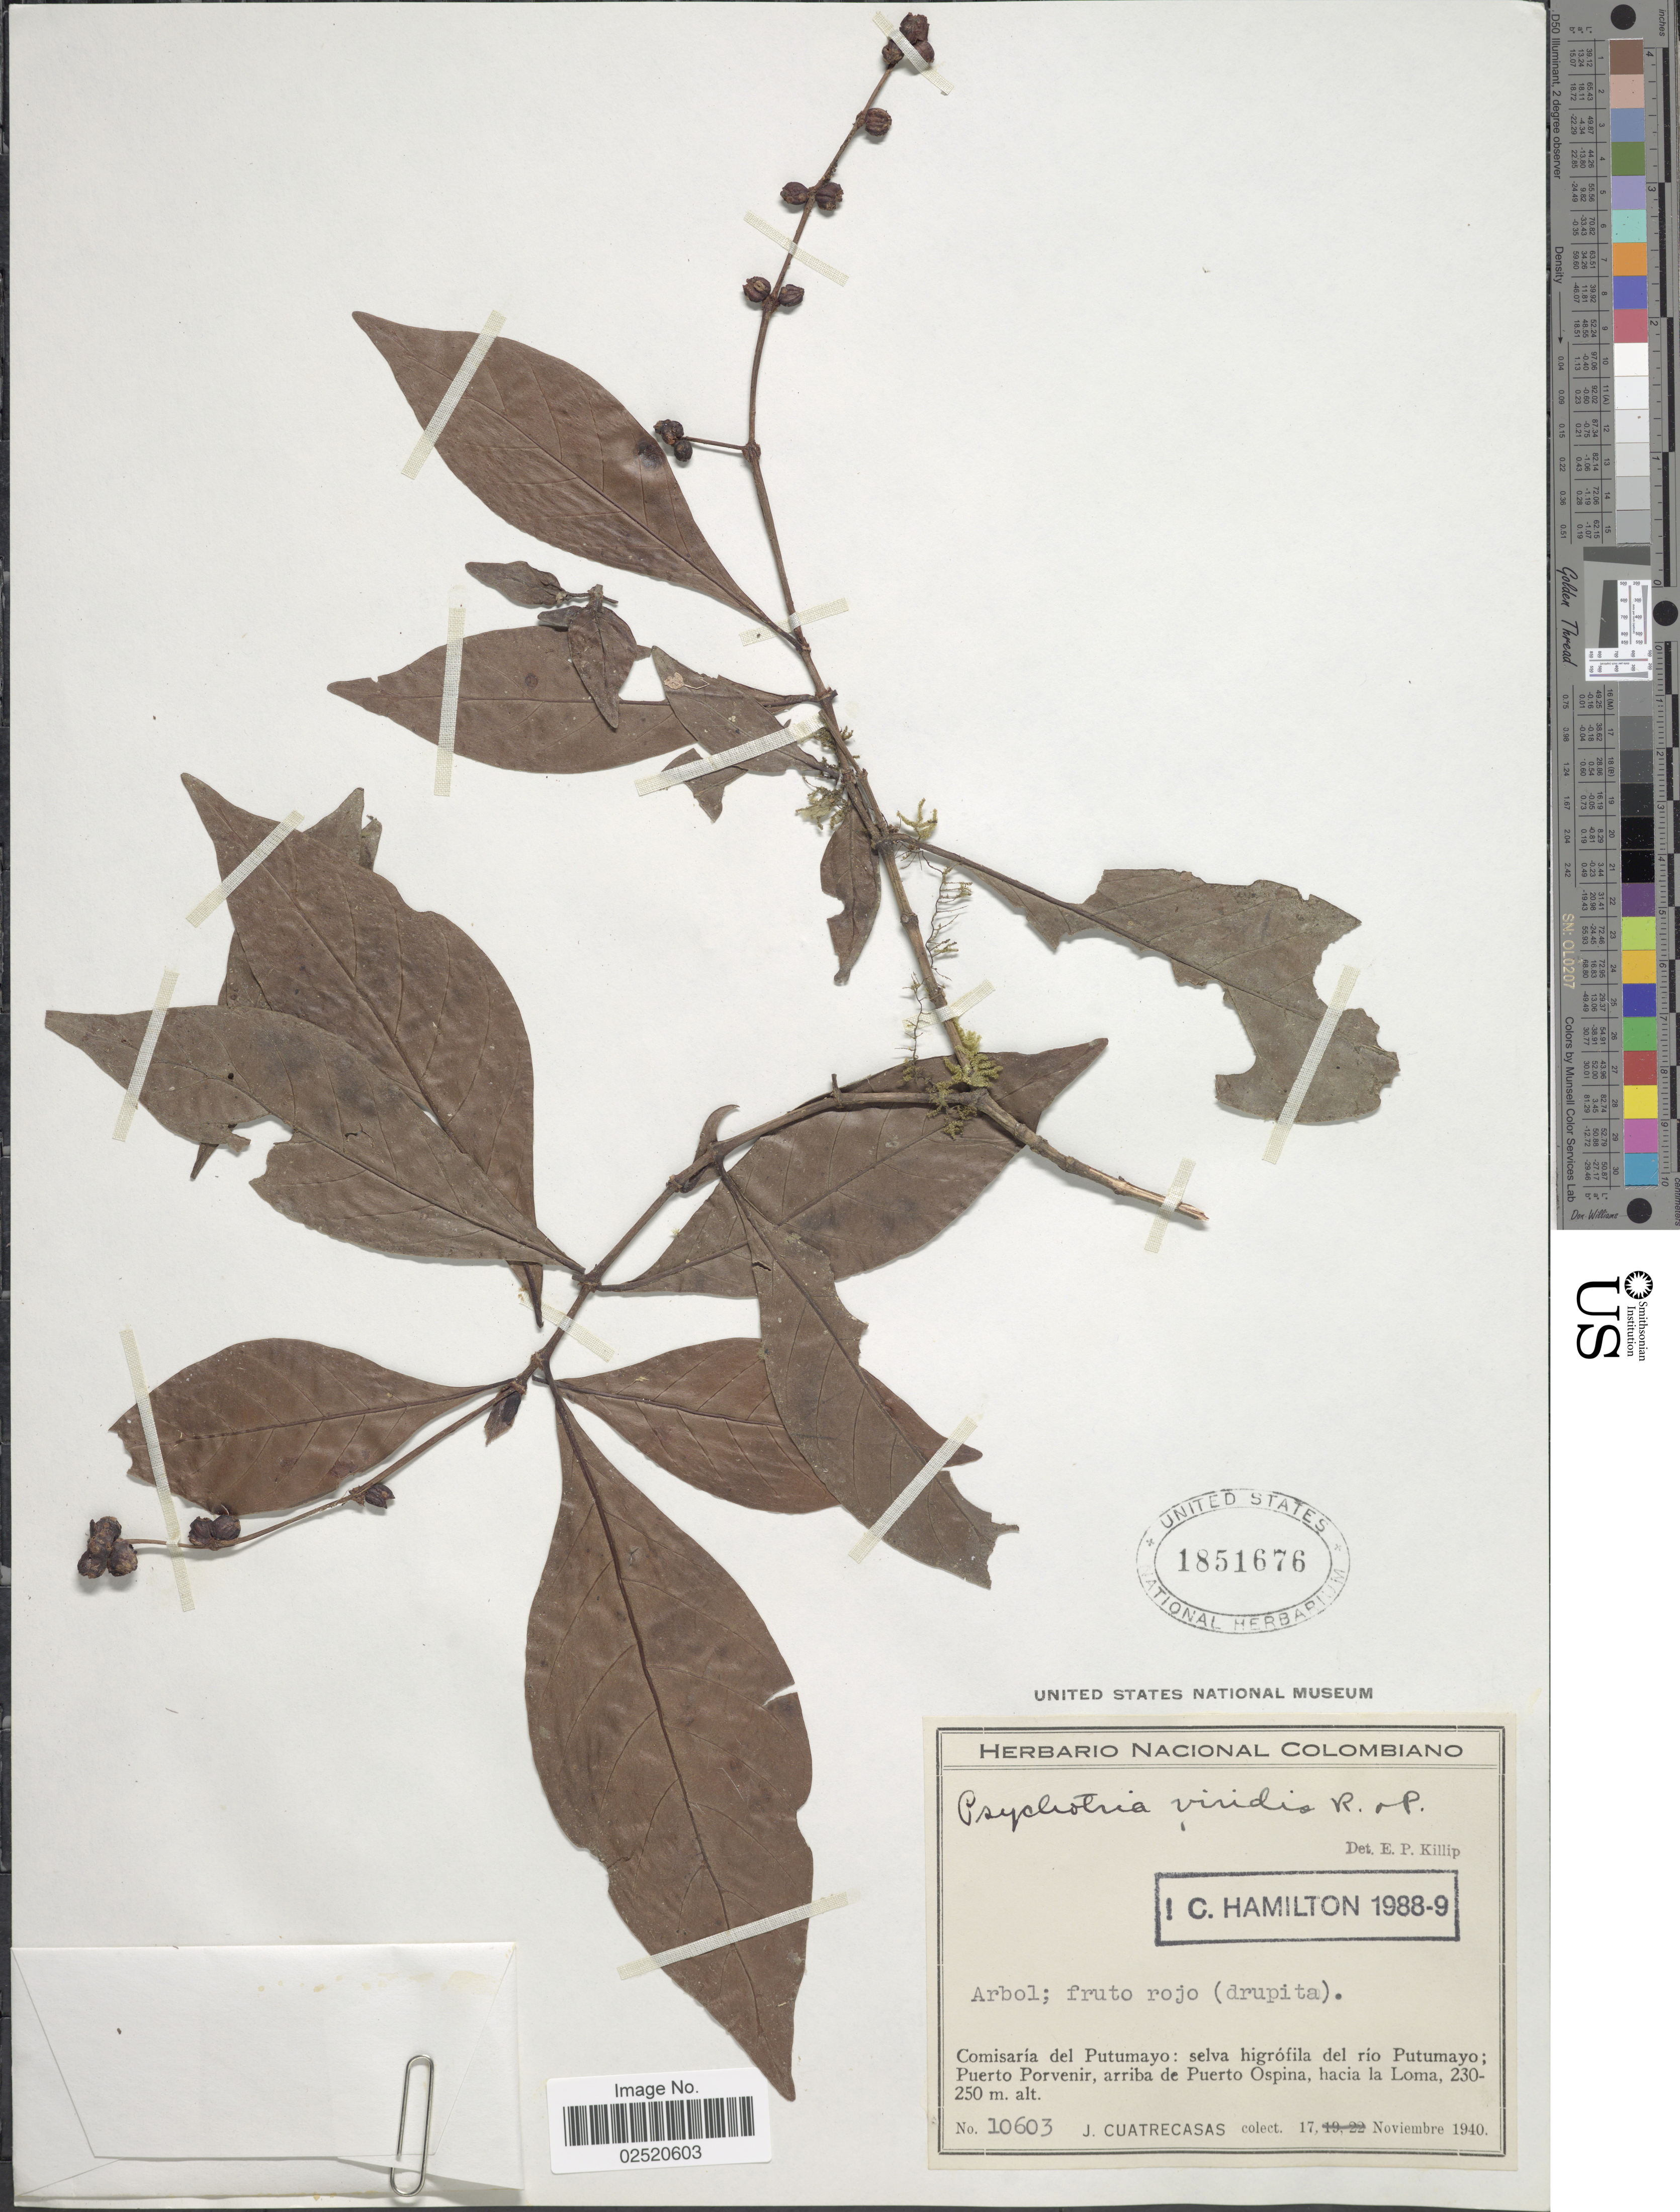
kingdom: Plantae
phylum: Tracheophyta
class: Magnoliopsida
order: Gentianales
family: Rubiaceae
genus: Psychotria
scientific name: Psychotria viridis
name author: Ruiz & Pav.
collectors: J. Cuatrecasas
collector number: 10603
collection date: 1940-11-17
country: Colombia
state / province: Putumayo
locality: Selva higrófila del río Putumayo; Puerto Porvenir, arriba de Puerto Ospina, hacia la Loma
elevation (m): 230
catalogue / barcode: US 1851676